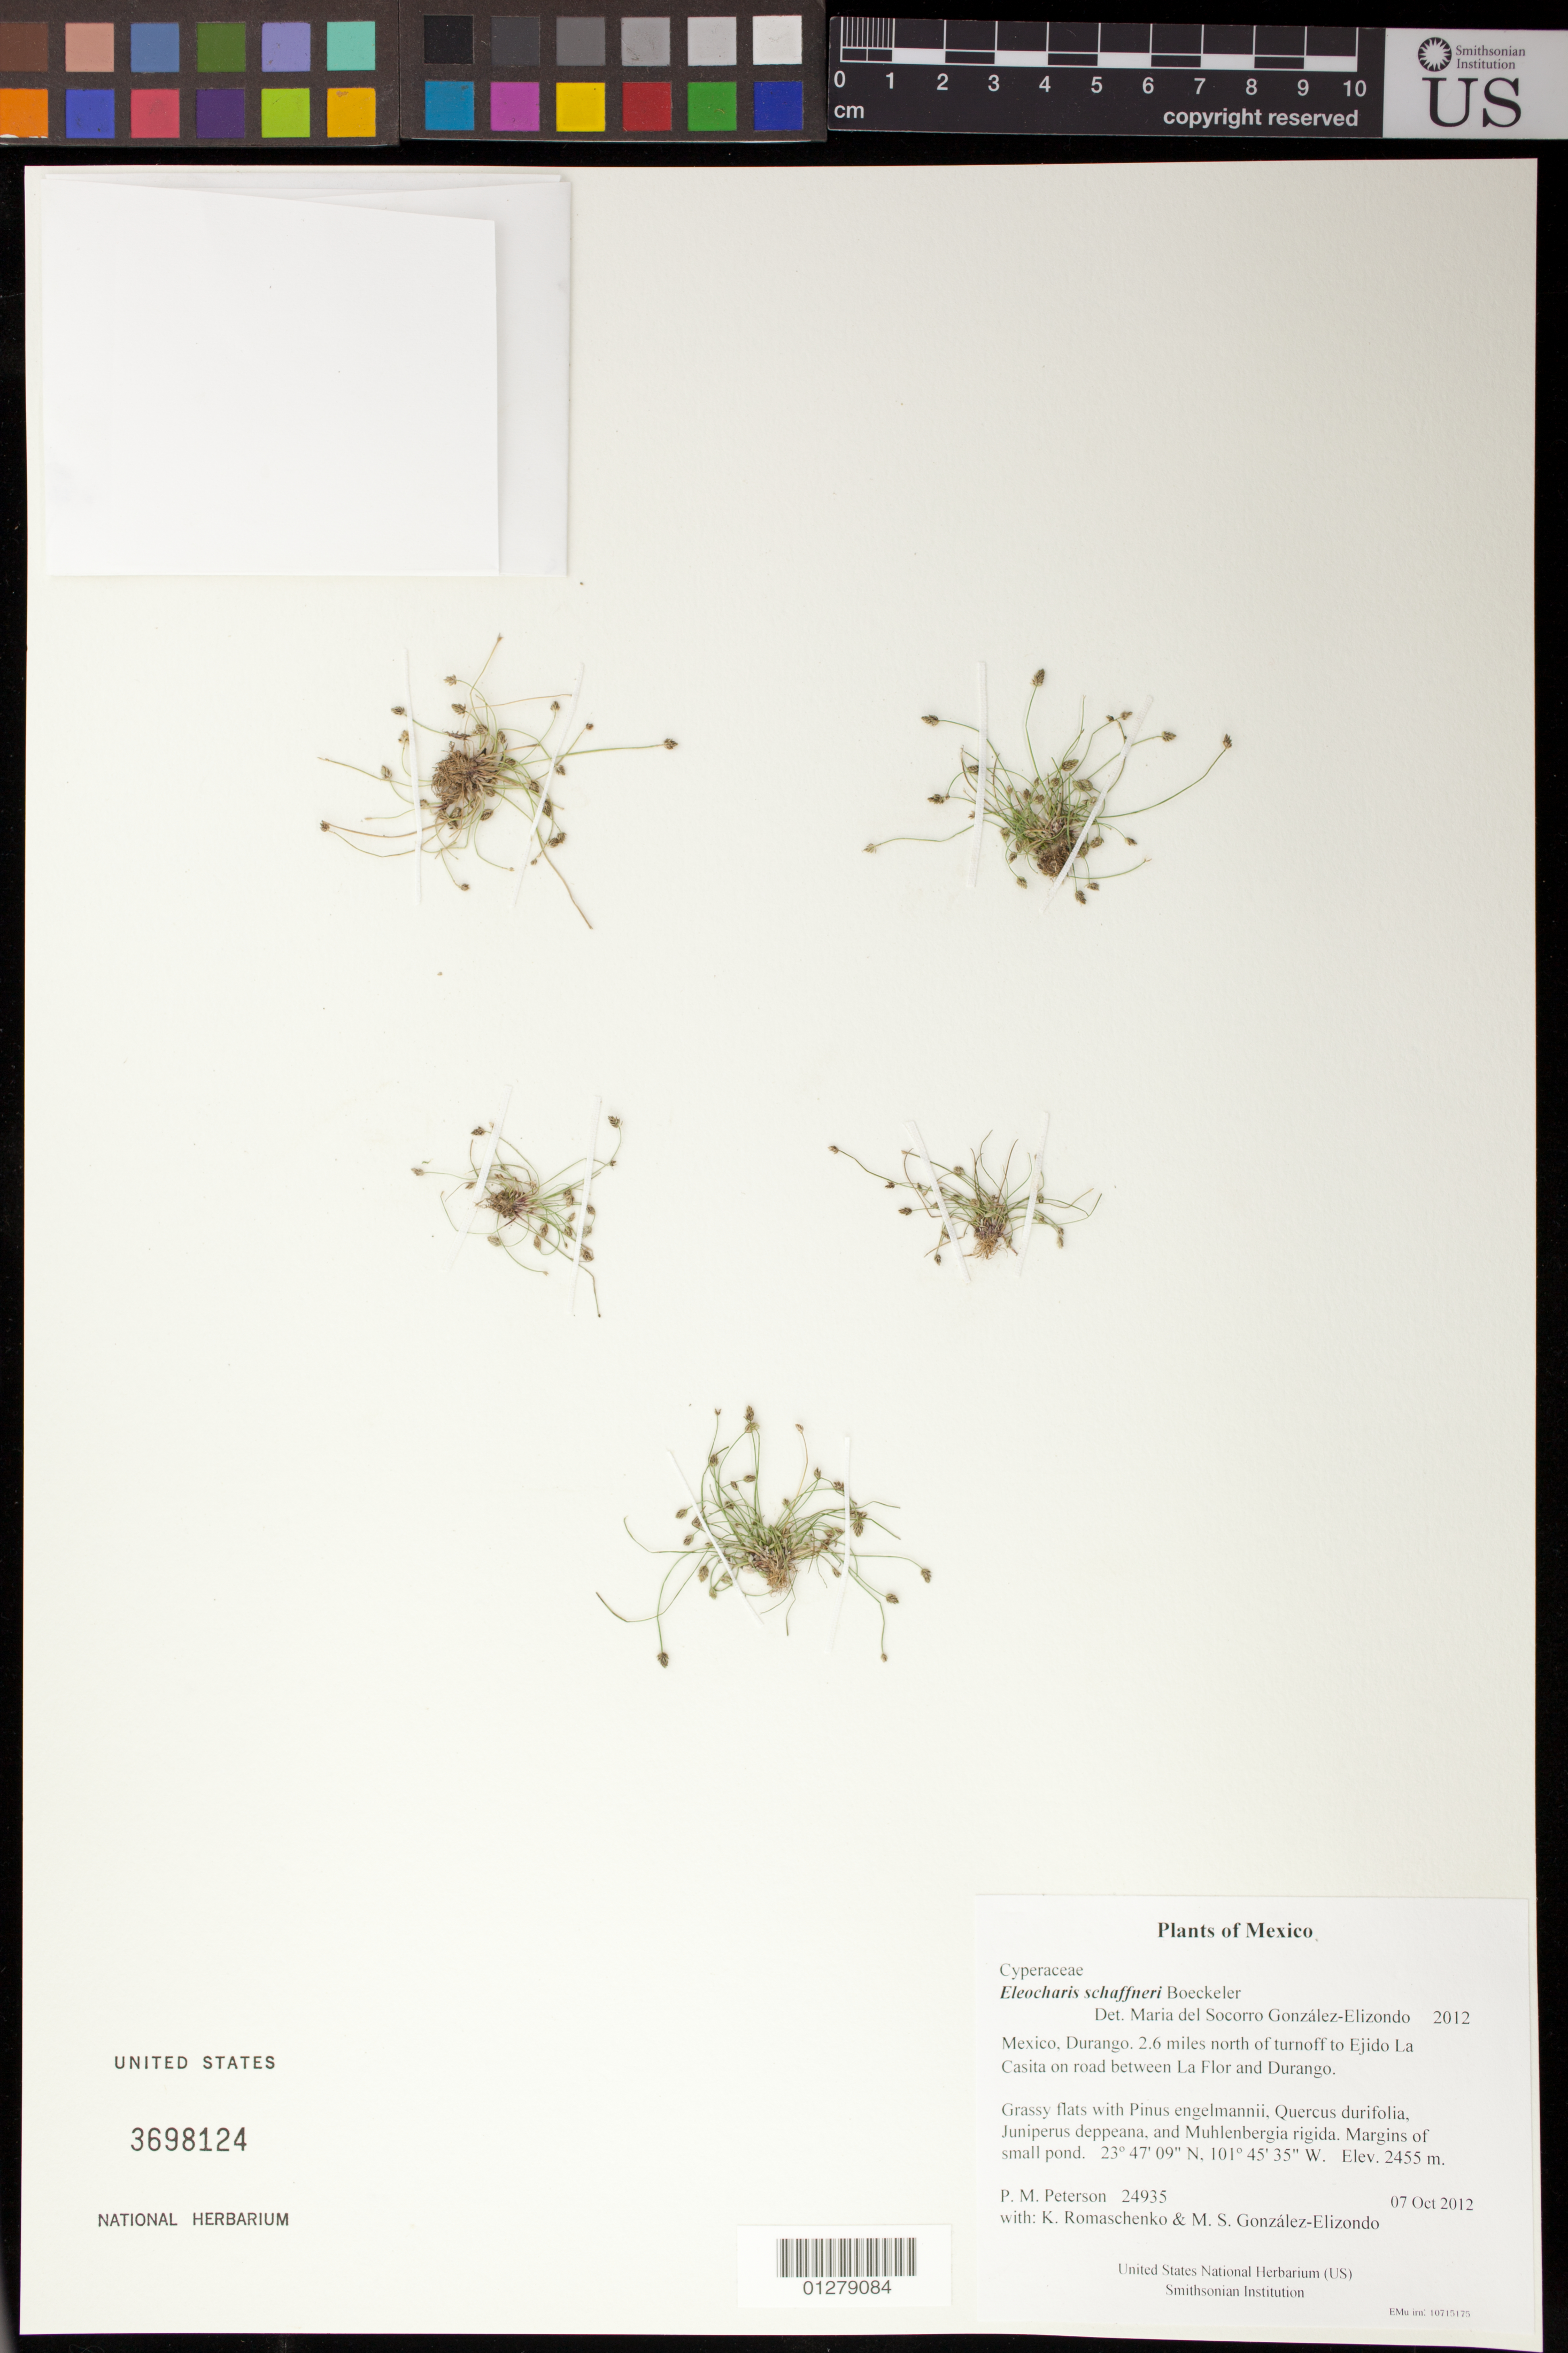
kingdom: Plantae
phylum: Tracheophyta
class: Liliopsida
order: Poales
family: Cyperaceae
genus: Eleocharis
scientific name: Eleocharis schaffneri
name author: Boeckeler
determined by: González-Elizondo, María Socorro, (MEXICO)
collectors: P. M. Peterson, K. Romaschenko & M. S. González-Elizondo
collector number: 24935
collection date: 2012-10-07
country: Mexico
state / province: Durango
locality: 2.6 miles north of turnoff to Ejido La Casita on road between La Flor and Durango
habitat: Grassy flats. Margins of small pond.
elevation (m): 2455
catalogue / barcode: US 3698124